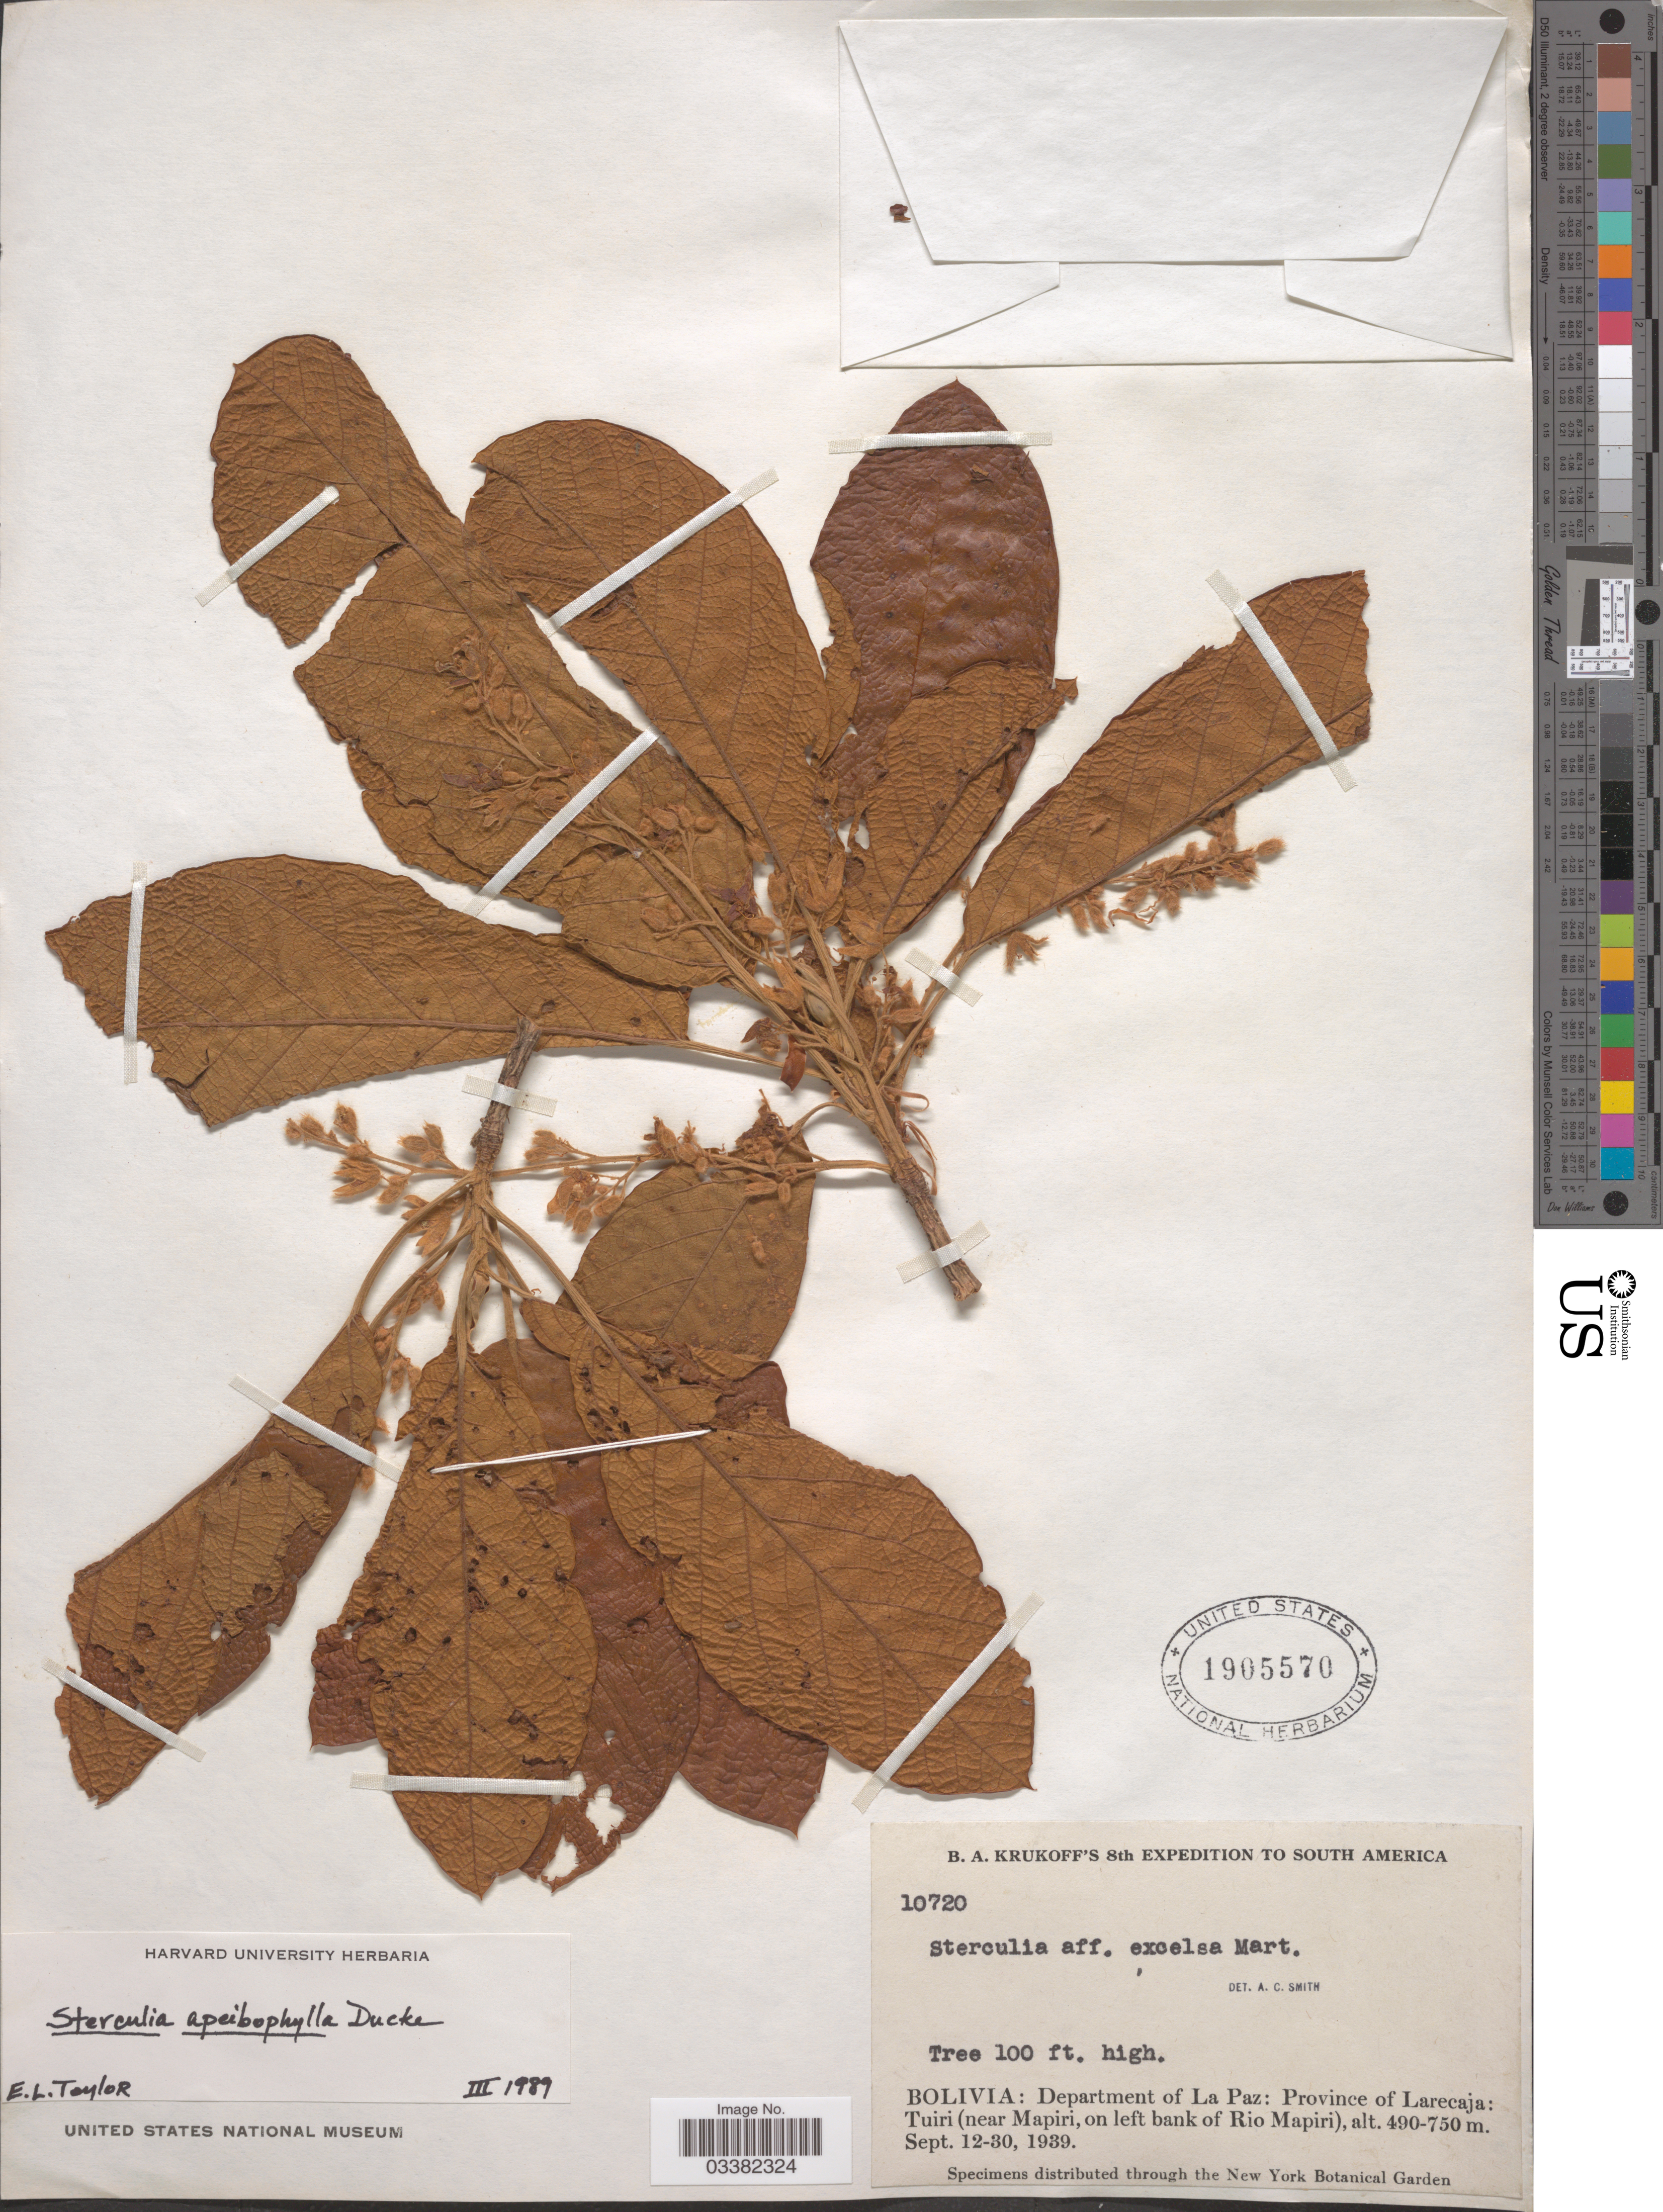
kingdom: Plantae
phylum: Tracheophyta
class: Magnoliopsida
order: Malvales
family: Malvaceae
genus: Sterculia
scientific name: Sterculia apeibophylla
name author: Ducke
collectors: B. A. Krukoff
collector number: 10720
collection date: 1939-09-12/1939-09-30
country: Bolivia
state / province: La Paz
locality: Department of La Paz: Province of Larecaja: Tuiri (near Mapiri, on left bank of Rio Mapiri).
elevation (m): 490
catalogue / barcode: US 1905570